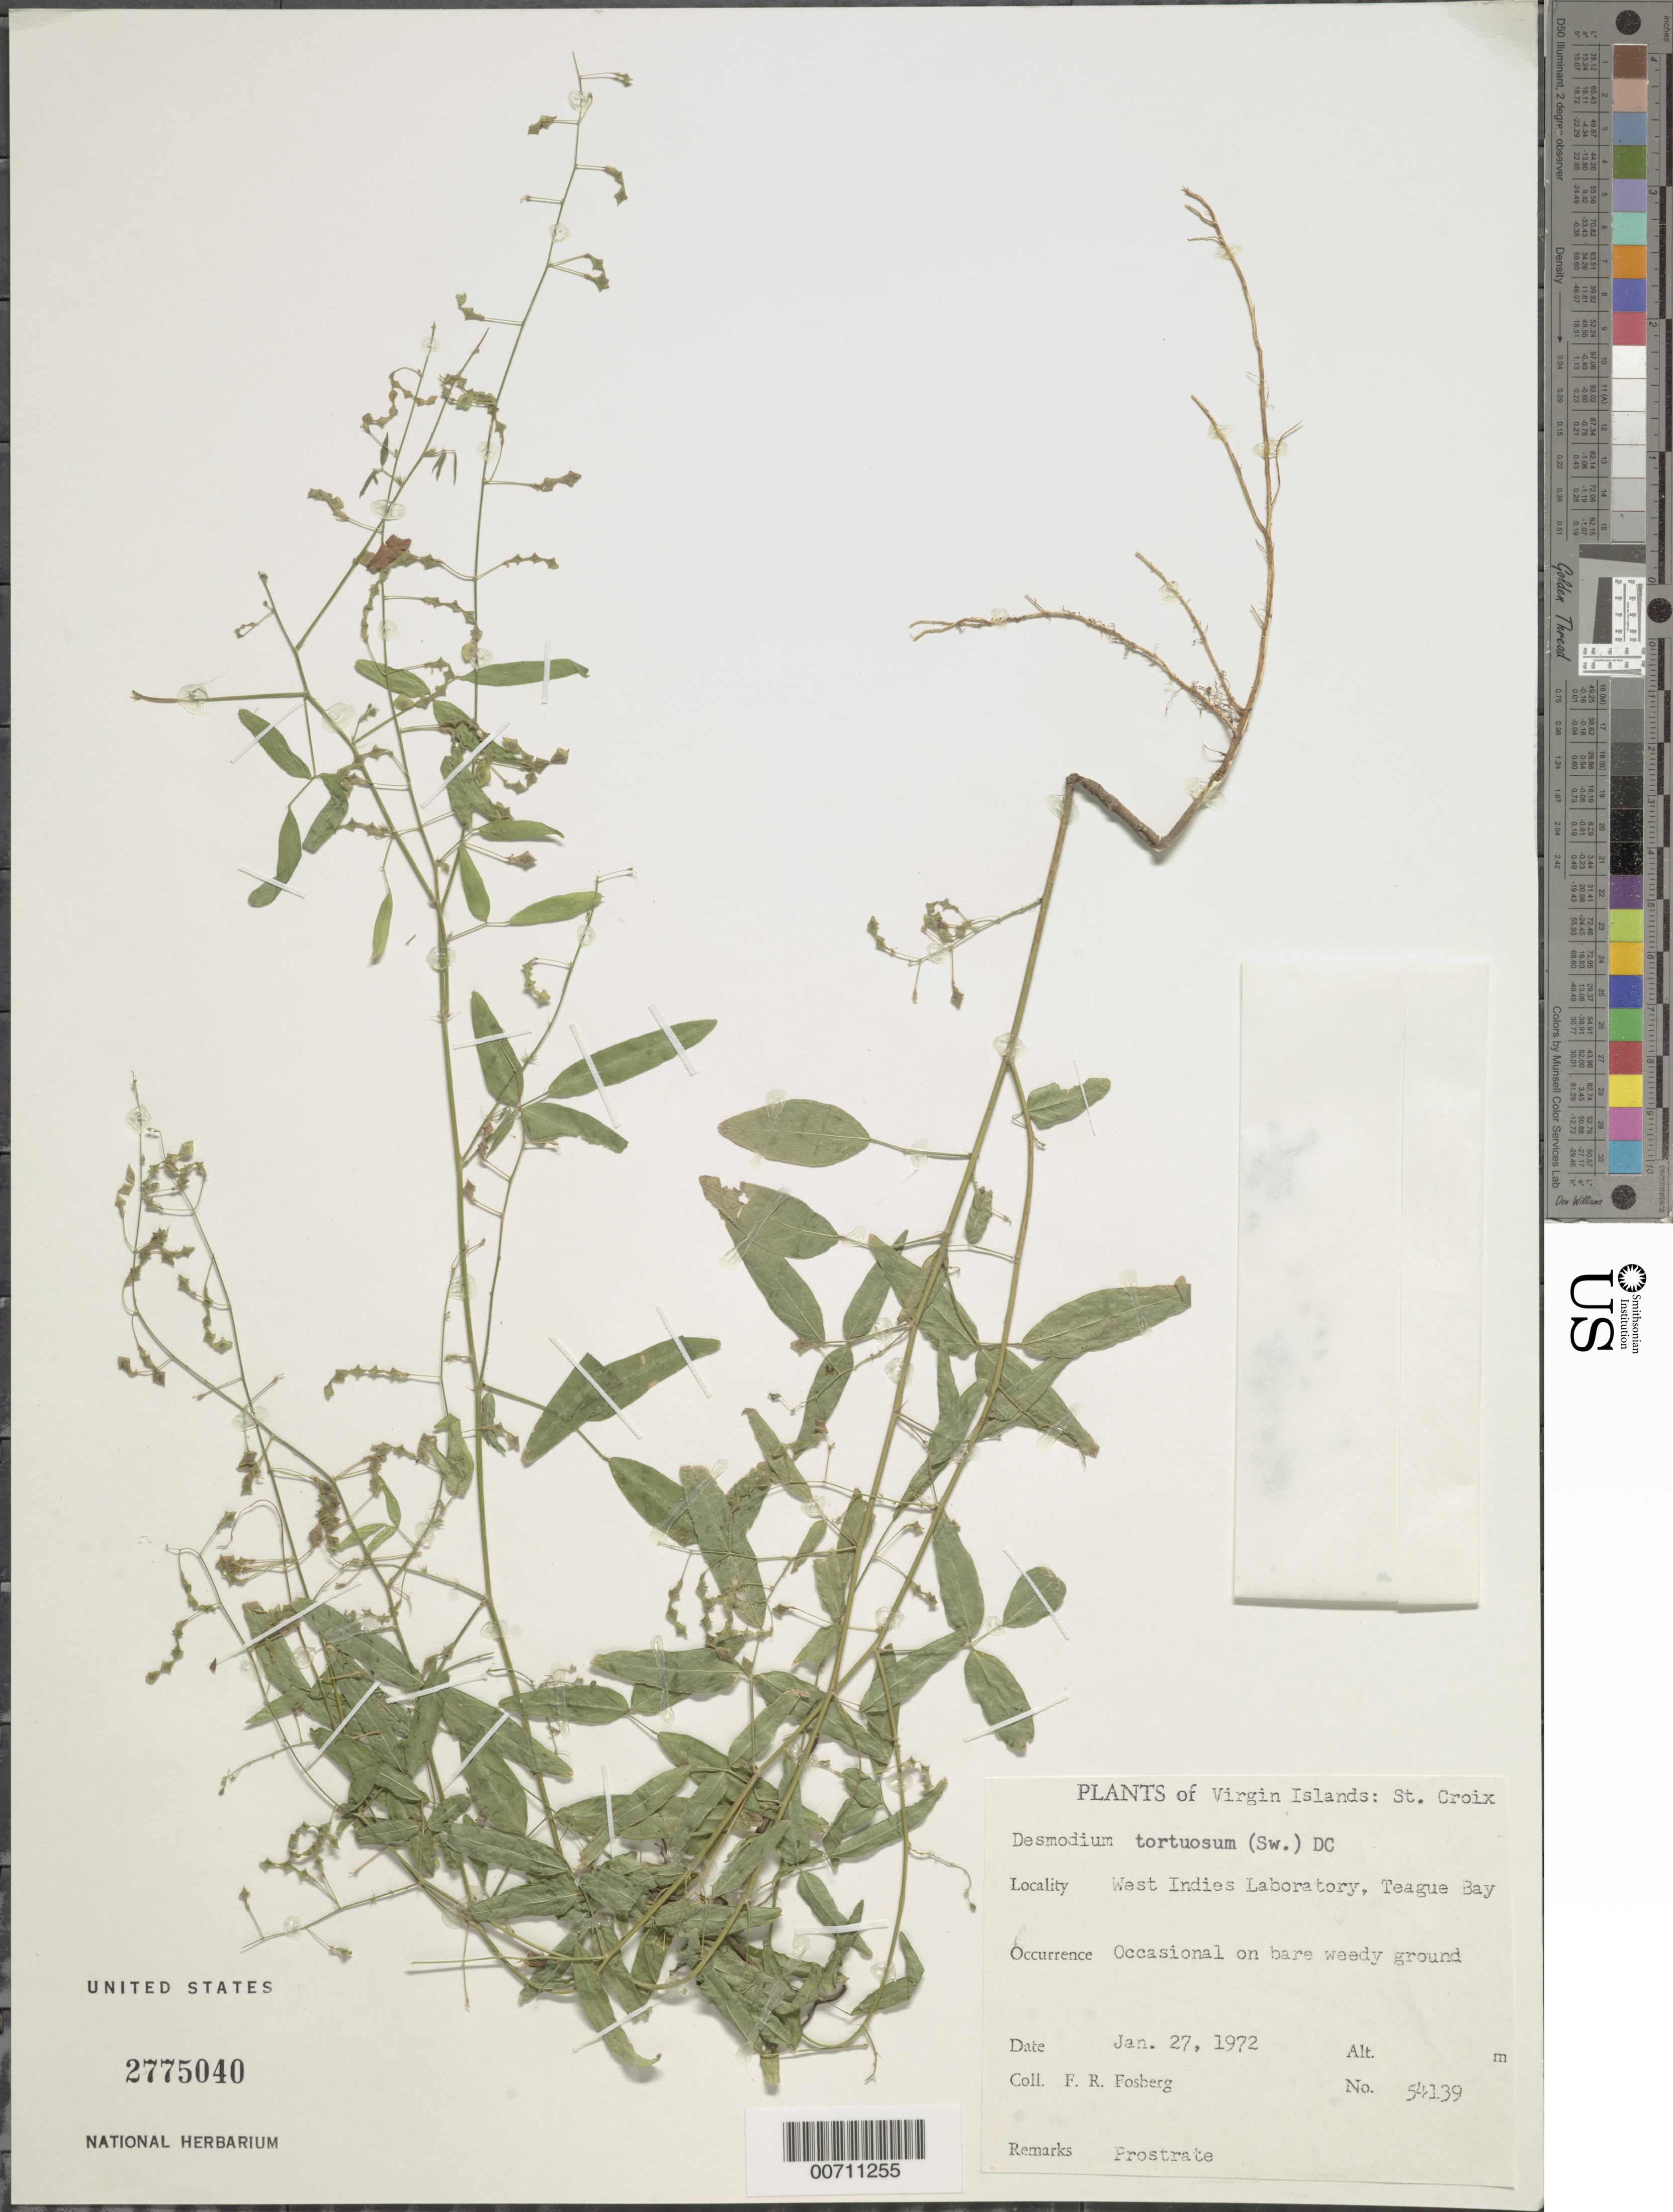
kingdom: Plantae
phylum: Tracheophyta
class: Magnoliopsida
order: Fabales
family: Fabaceae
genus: Desmodium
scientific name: Desmodium tortuosum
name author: (Sw.) DC.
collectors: F. R. Fosberg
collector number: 54139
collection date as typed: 27 Jan 1972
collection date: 1972-01-27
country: U.S. Virgin Islands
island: St. Croix Island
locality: Teague Bay, West Indies Lab.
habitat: On bare weedy ground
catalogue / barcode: US 2775040